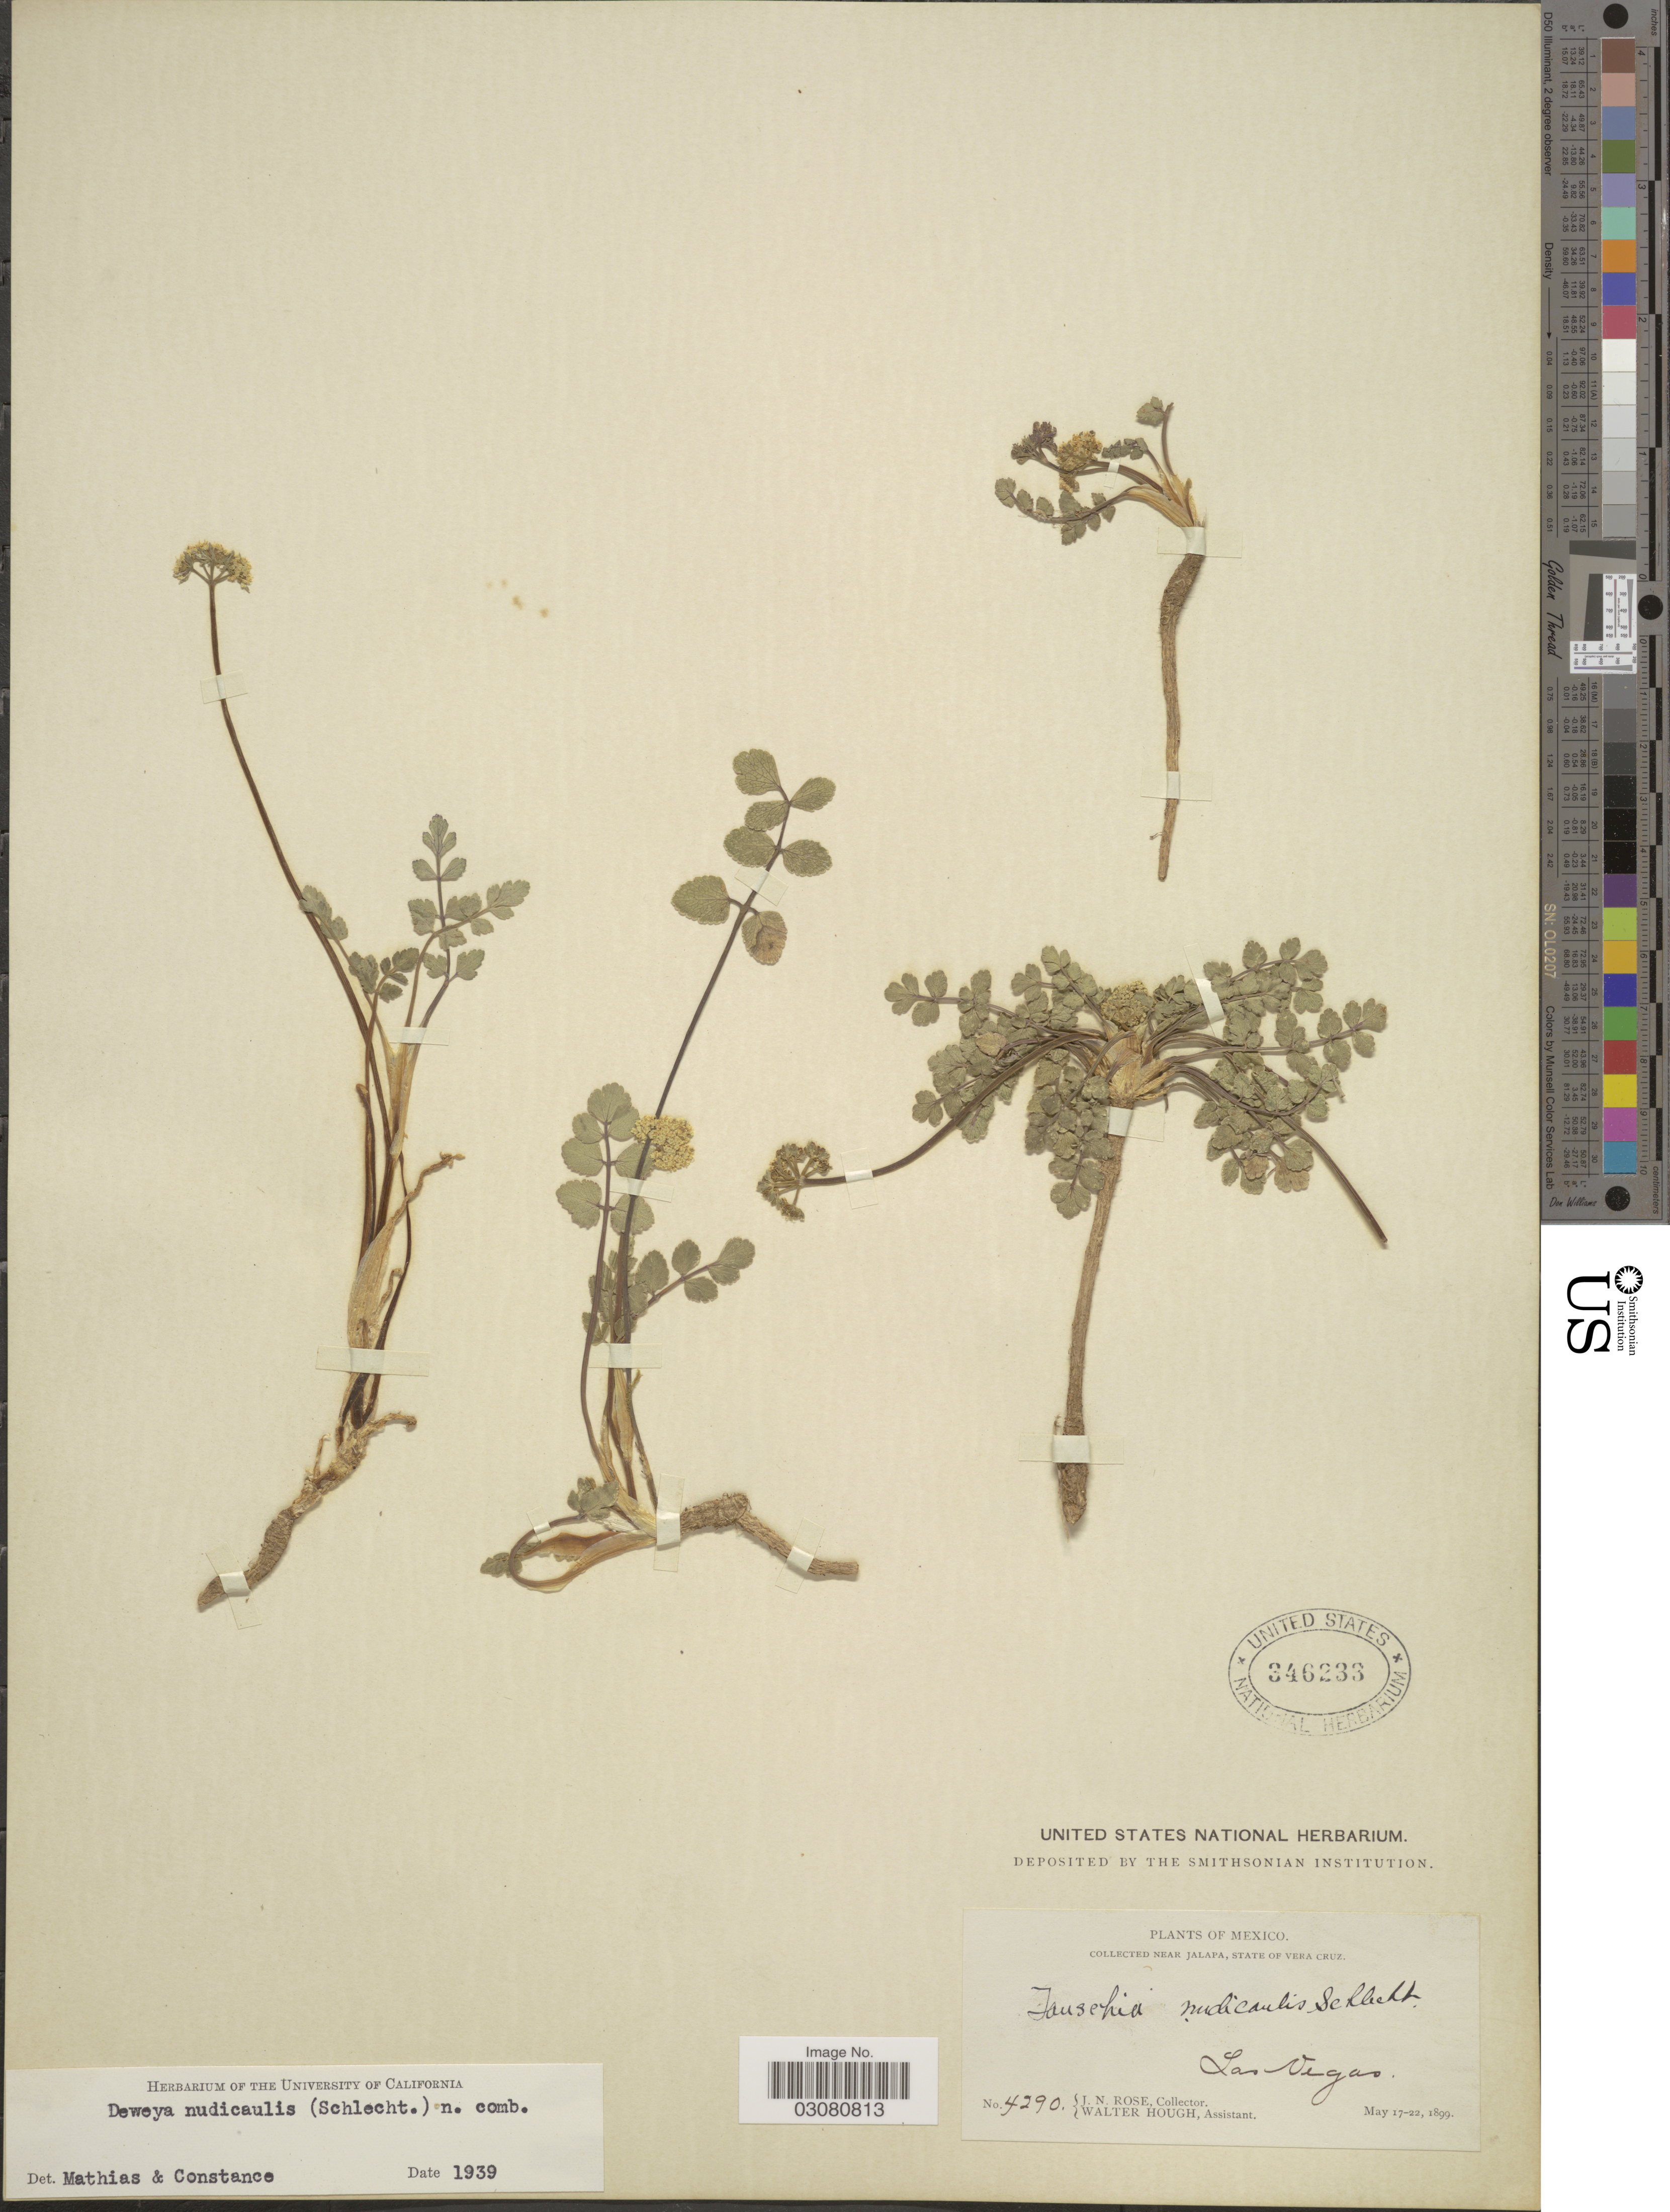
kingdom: Plantae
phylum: Tracheophyta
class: Magnoliopsida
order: Apiales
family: Apiaceae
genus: Tauschia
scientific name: Tauschia nudicaulis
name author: Schltdl.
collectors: J. N. Rose & W. Hough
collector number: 4290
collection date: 1899-05-17/1899-05-22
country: Mexico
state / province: Veracruz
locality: Near Jalapa. Las Vegas.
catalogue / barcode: US 346233